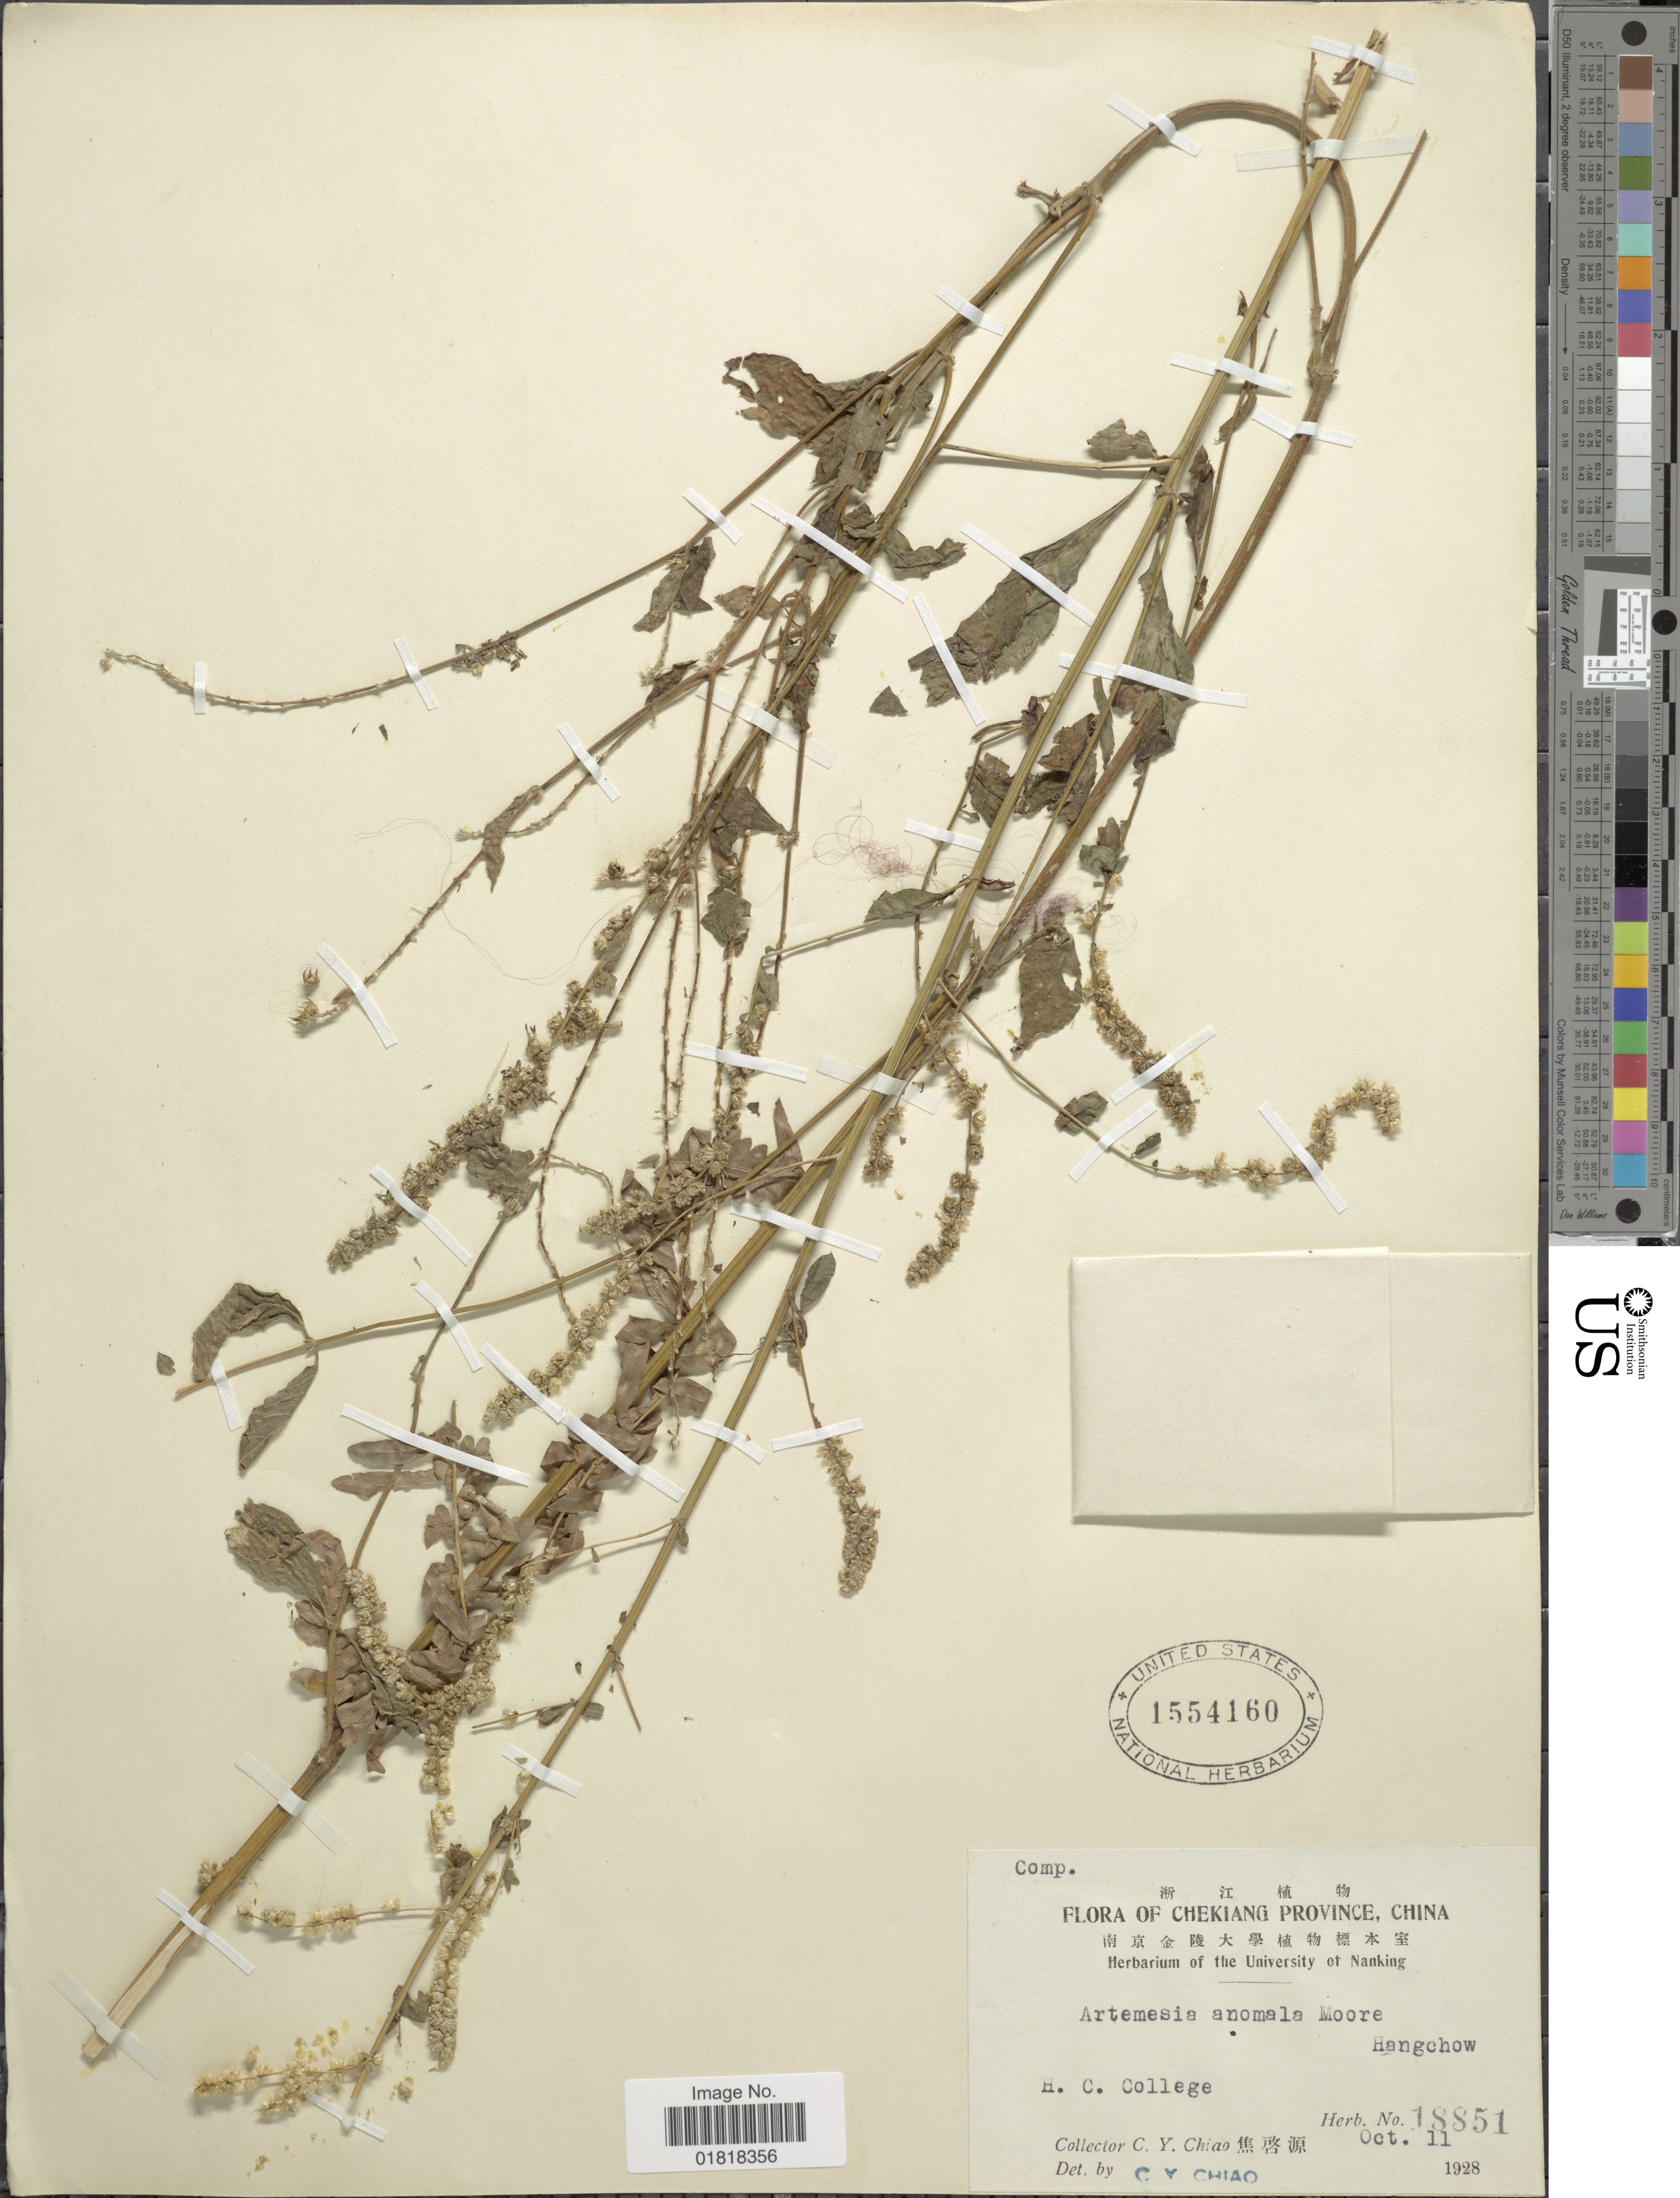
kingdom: Plantae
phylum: Tracheophyta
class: Magnoliopsida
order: Asterales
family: Asteraceae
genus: Artemisia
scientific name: Artemisia anomala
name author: S. Moore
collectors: C. Y. Chiao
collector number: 18851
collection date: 1928-10-11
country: China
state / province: Zhejiang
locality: Chekiang Province, Hangchow, H.C. College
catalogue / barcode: US 1554160